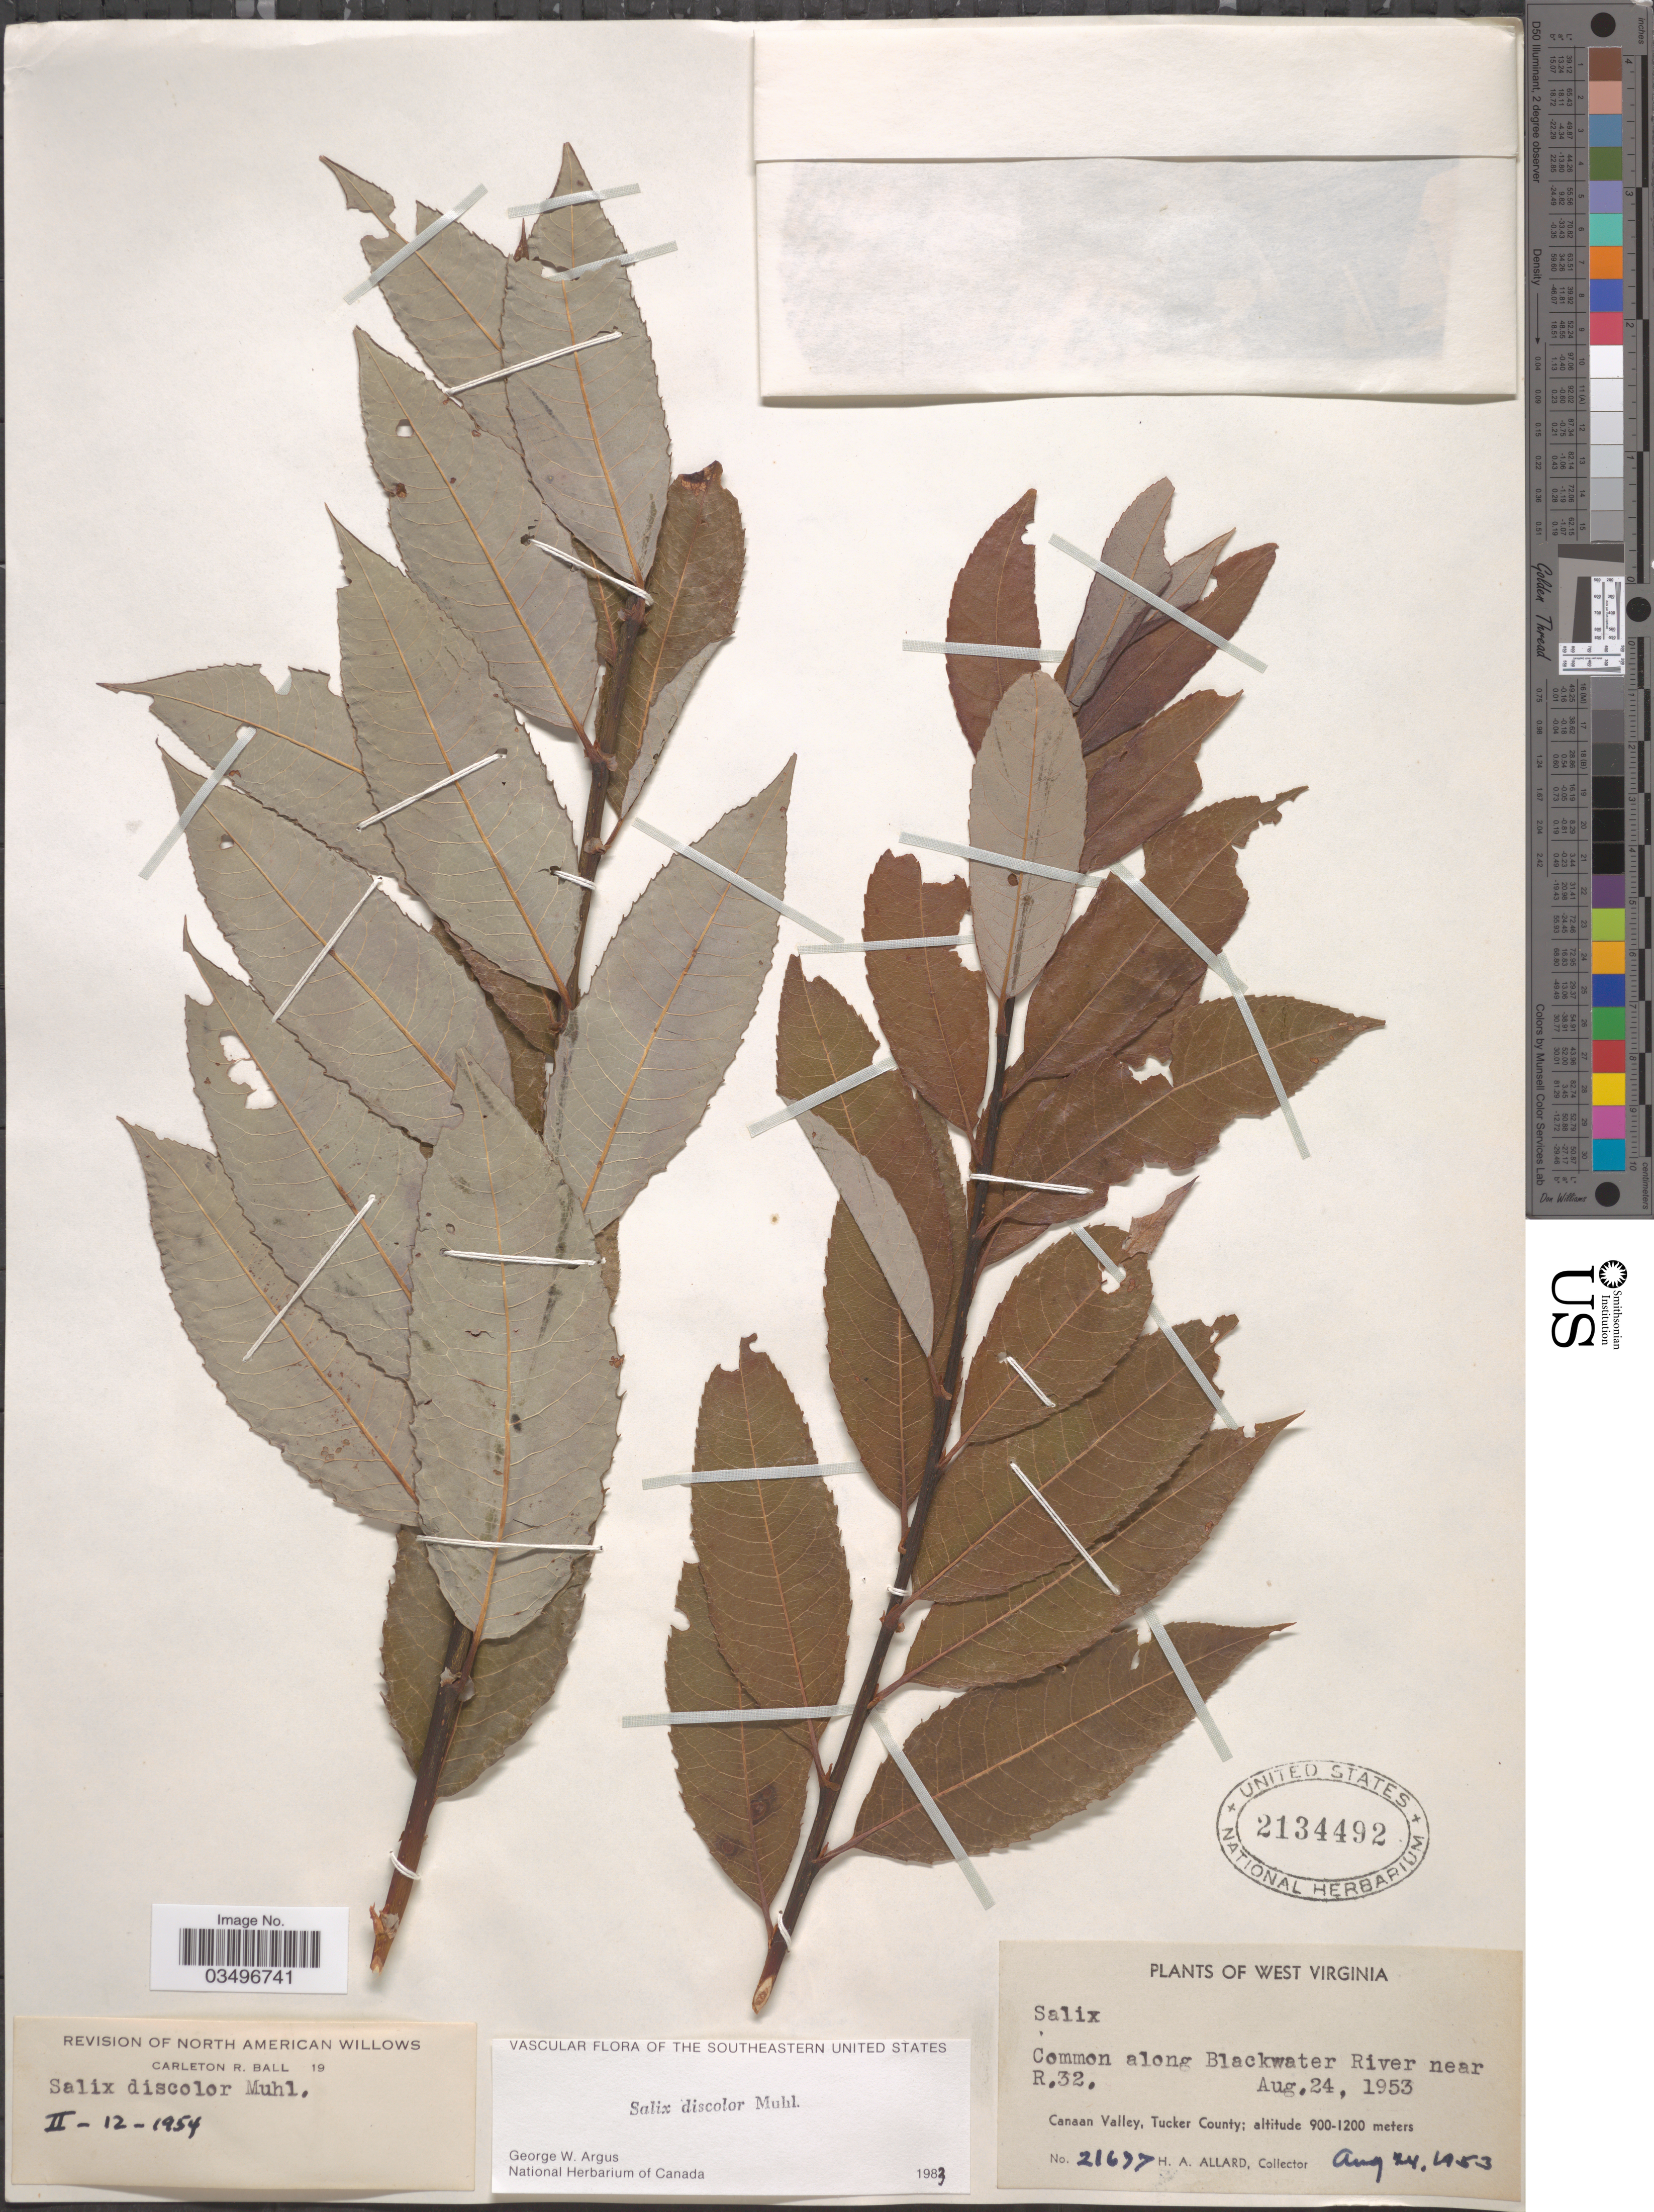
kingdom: Plantae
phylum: Tracheophyta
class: Magnoliopsida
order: Malpighiales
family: Salicaceae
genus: Salix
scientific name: Salix discolor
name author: Muhl.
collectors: H. A. Allard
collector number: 21677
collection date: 1953-08-24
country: United States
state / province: West Virginia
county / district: Tucker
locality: Along Blackwater River near R. 32. Canaan Valley, Tucker County.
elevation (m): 900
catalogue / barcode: US 2134492